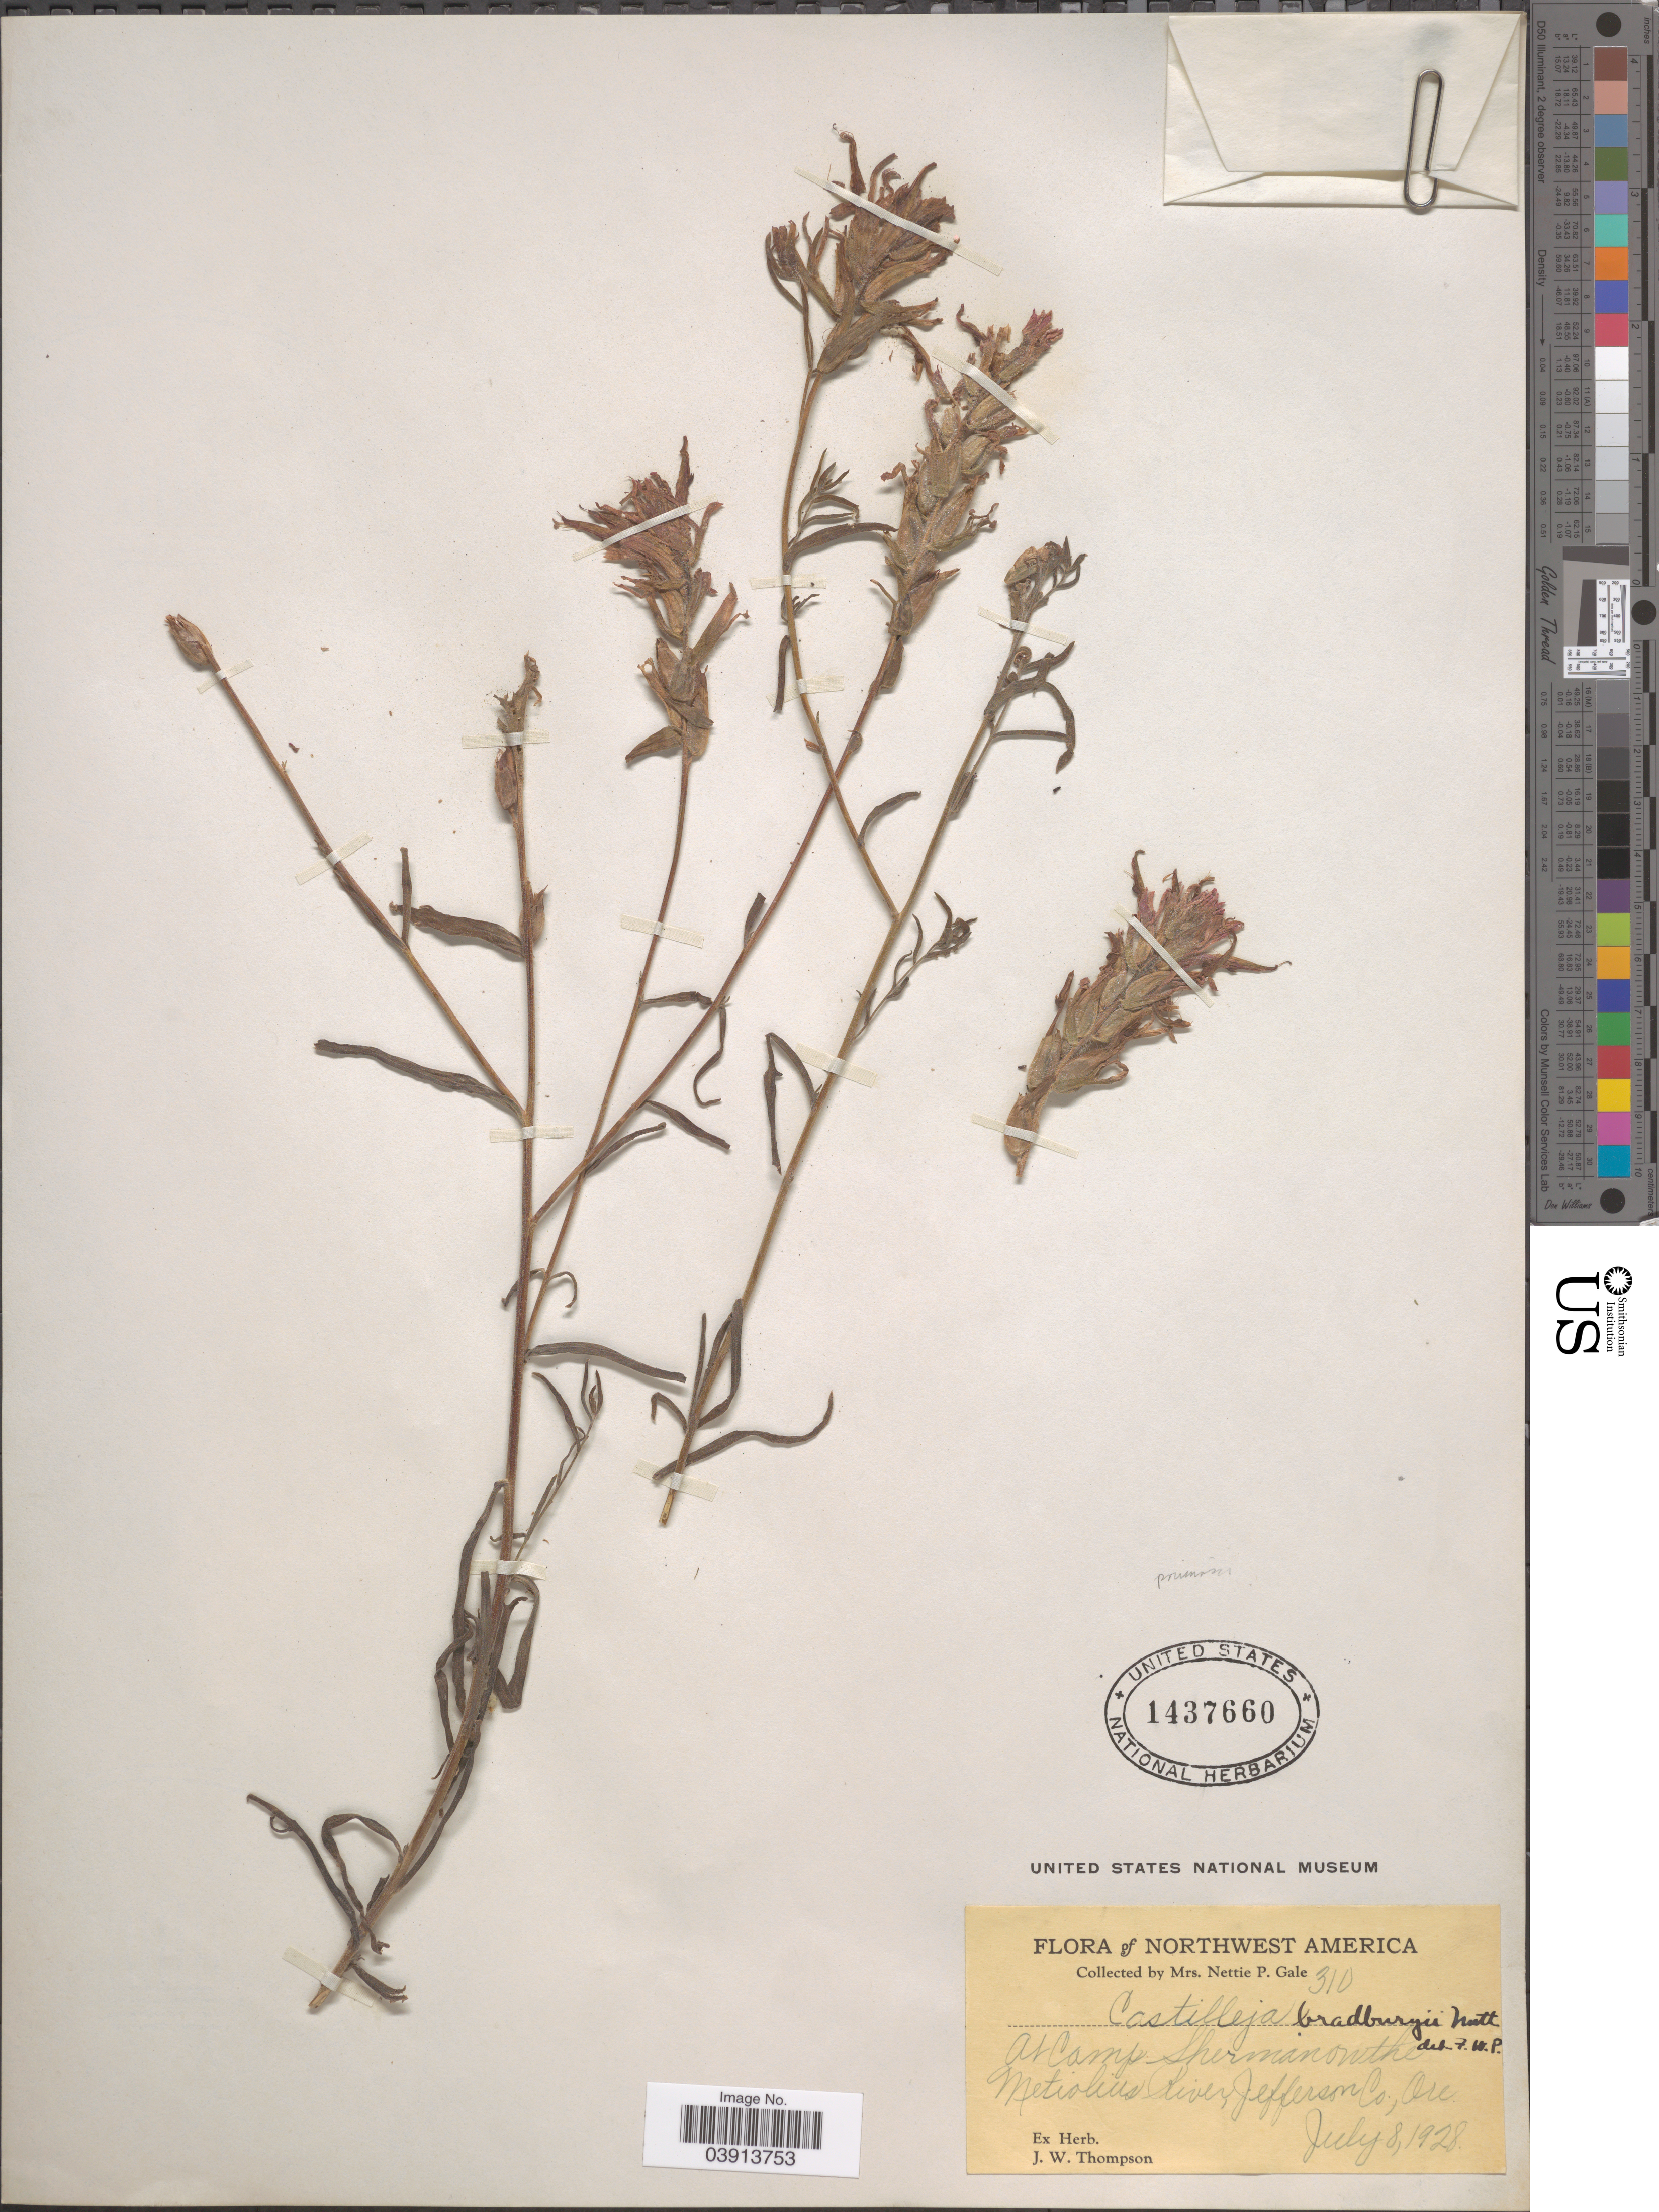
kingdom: Plantae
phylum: Tracheophyta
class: Magnoliopsida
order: Lamiales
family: Orobanchaceae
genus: Castilleja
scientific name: Castilleja pruinosa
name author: Fernald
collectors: N. Gale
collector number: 310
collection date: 1928-07-08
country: United States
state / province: Oregon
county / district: Jefferson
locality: Northwest America. At Camp Sherman on the Metiolius River, Jefferson Co.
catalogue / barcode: US 1437660